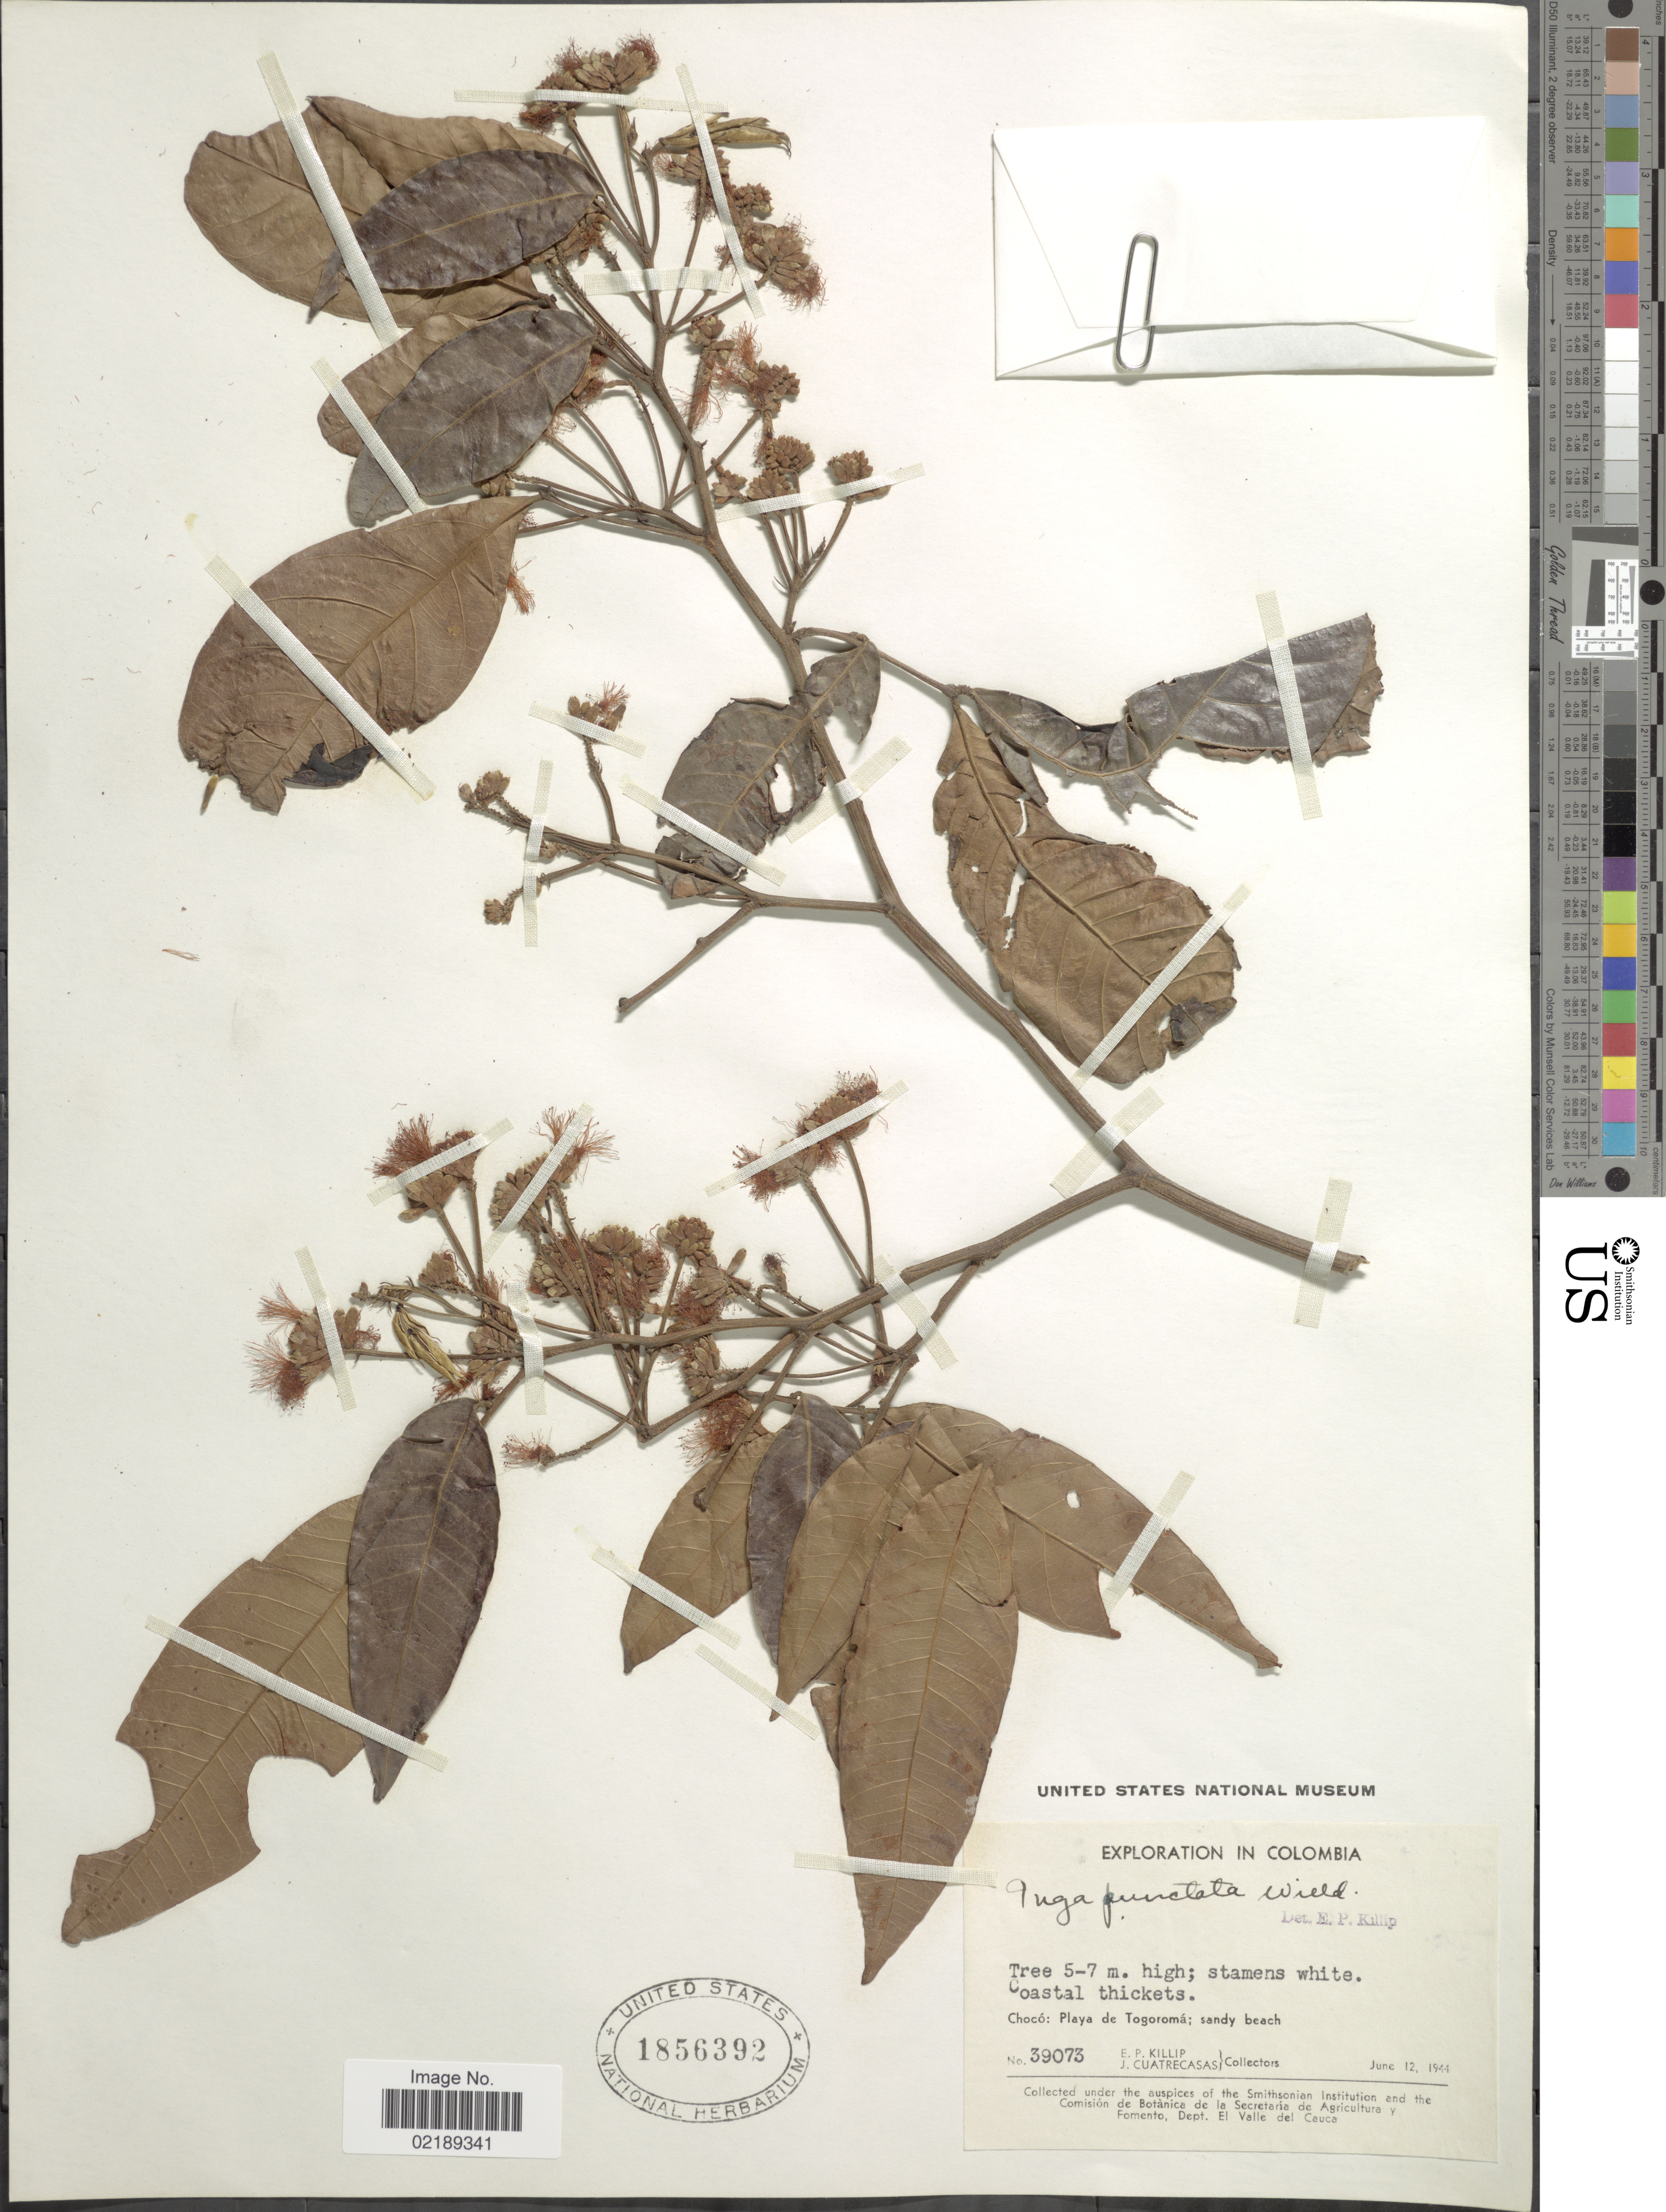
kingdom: Plantae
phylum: Tracheophyta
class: Magnoliopsida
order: Fabales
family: Fabaceae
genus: Inga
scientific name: Inga punctata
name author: Willd.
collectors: E. P. Killip & J. Cuatrecasas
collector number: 39073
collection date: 1944-06-12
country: Colombia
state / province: Chocó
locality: Coastal thickets, Playa de Togoroma.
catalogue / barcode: US 1856392